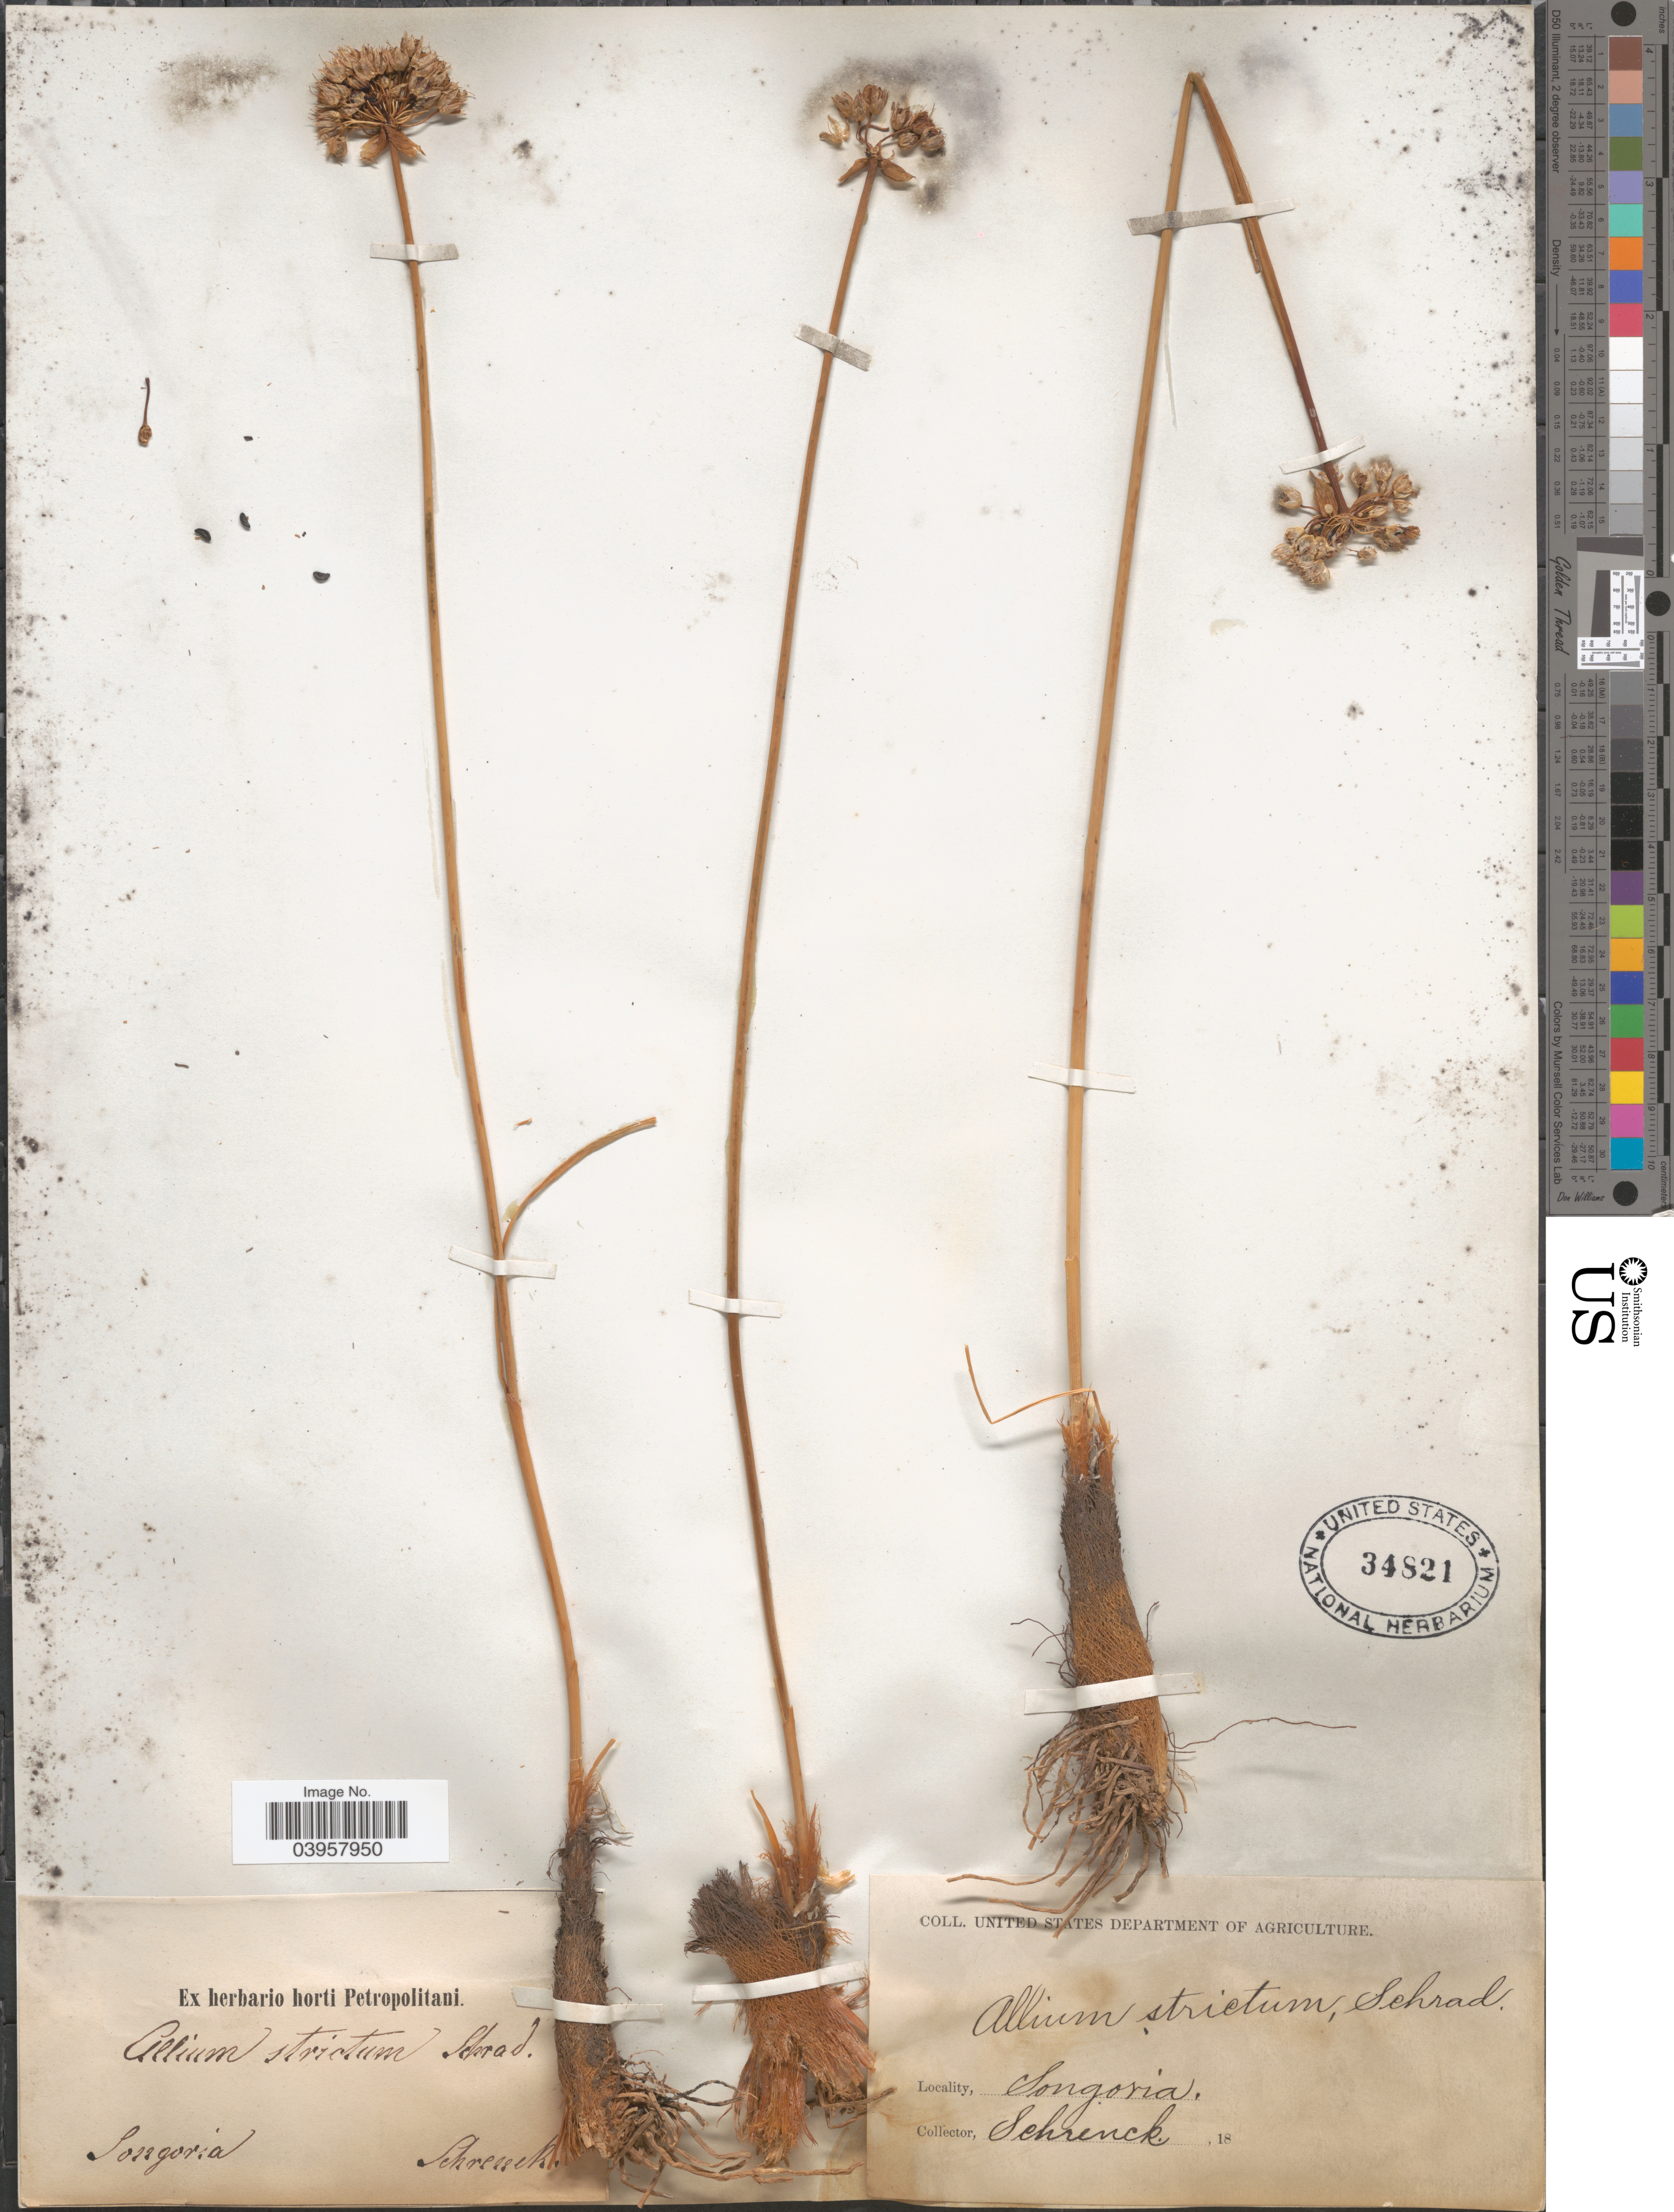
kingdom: Plantae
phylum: Tracheophyta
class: Liliopsida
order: Asparagales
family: Amaryllidaceae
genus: Allium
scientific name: Allium strictum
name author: Schrad.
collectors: -- Schrenck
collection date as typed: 18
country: China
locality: Songoria.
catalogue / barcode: US 34821